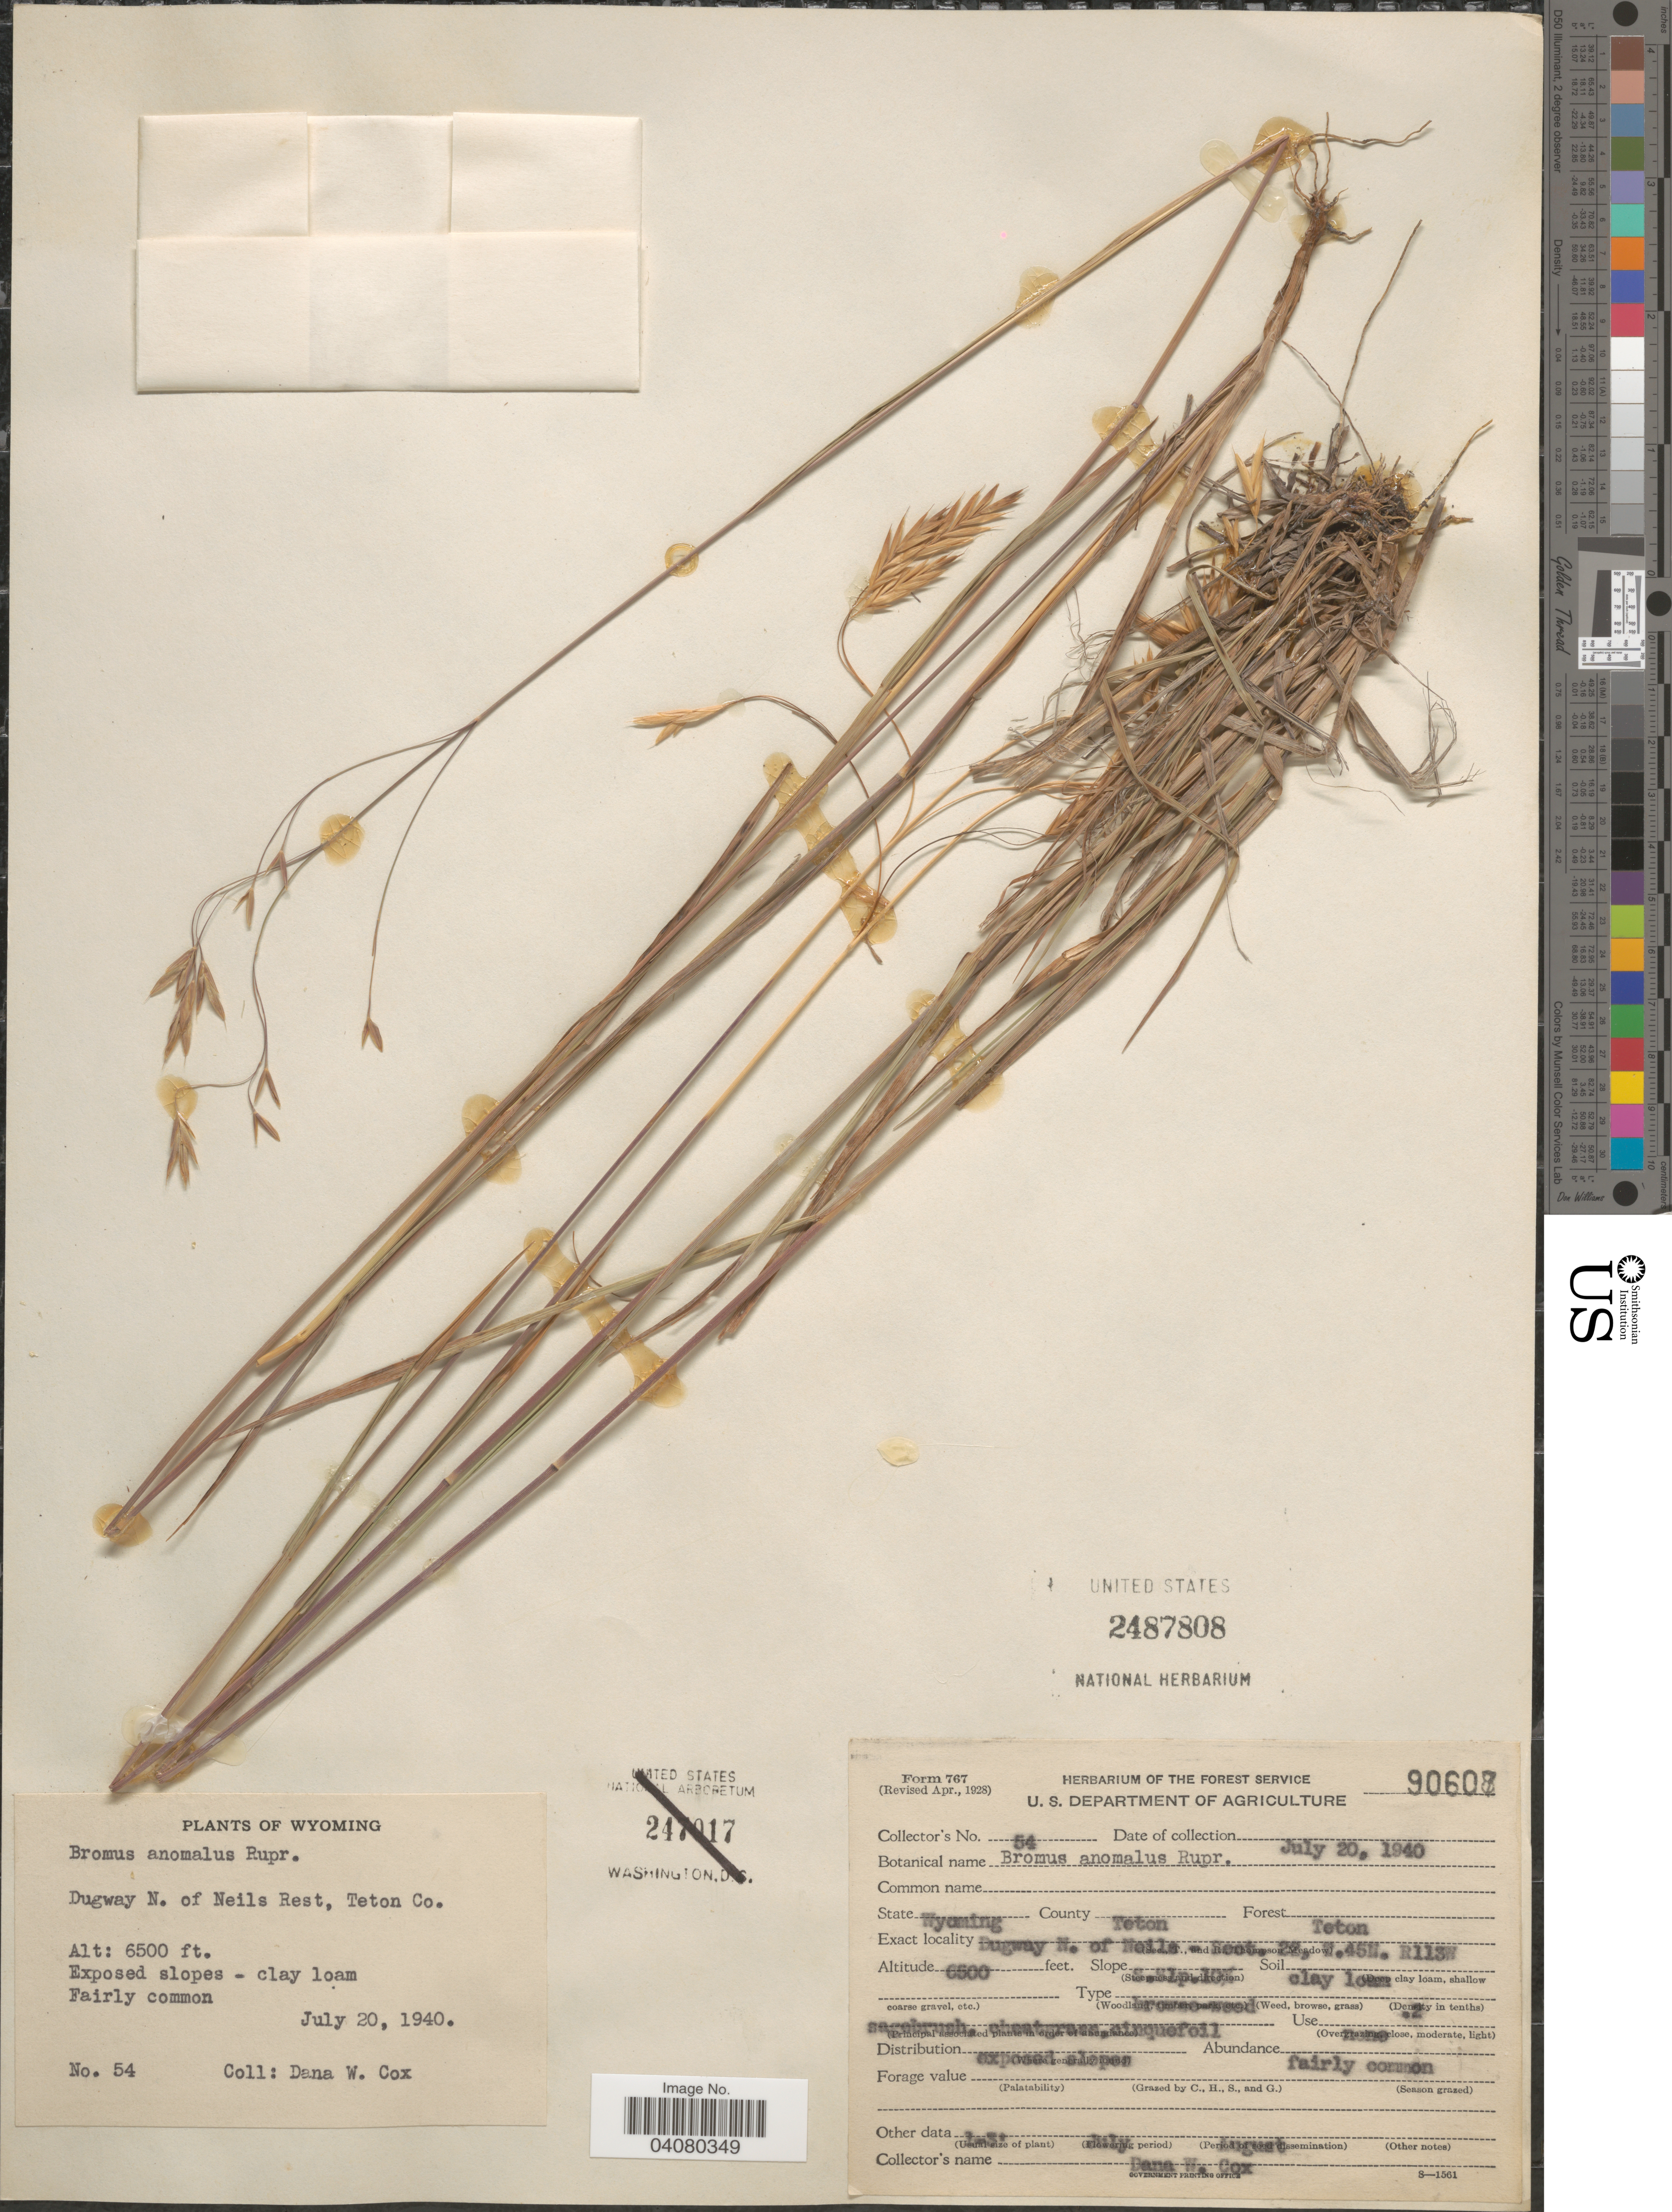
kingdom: Plantae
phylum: Tracheophyta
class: Liliopsida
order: Poales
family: Poaceae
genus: Bromus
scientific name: Bromus anomalus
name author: Rupr. ex E. Fourn.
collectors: D. Cox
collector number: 54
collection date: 1940-07-20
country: United States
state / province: Wyoming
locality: Dugway N. of Neils Rest, Teton Co. Sect. 22, T.45N. R113W.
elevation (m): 1981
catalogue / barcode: US 2487808